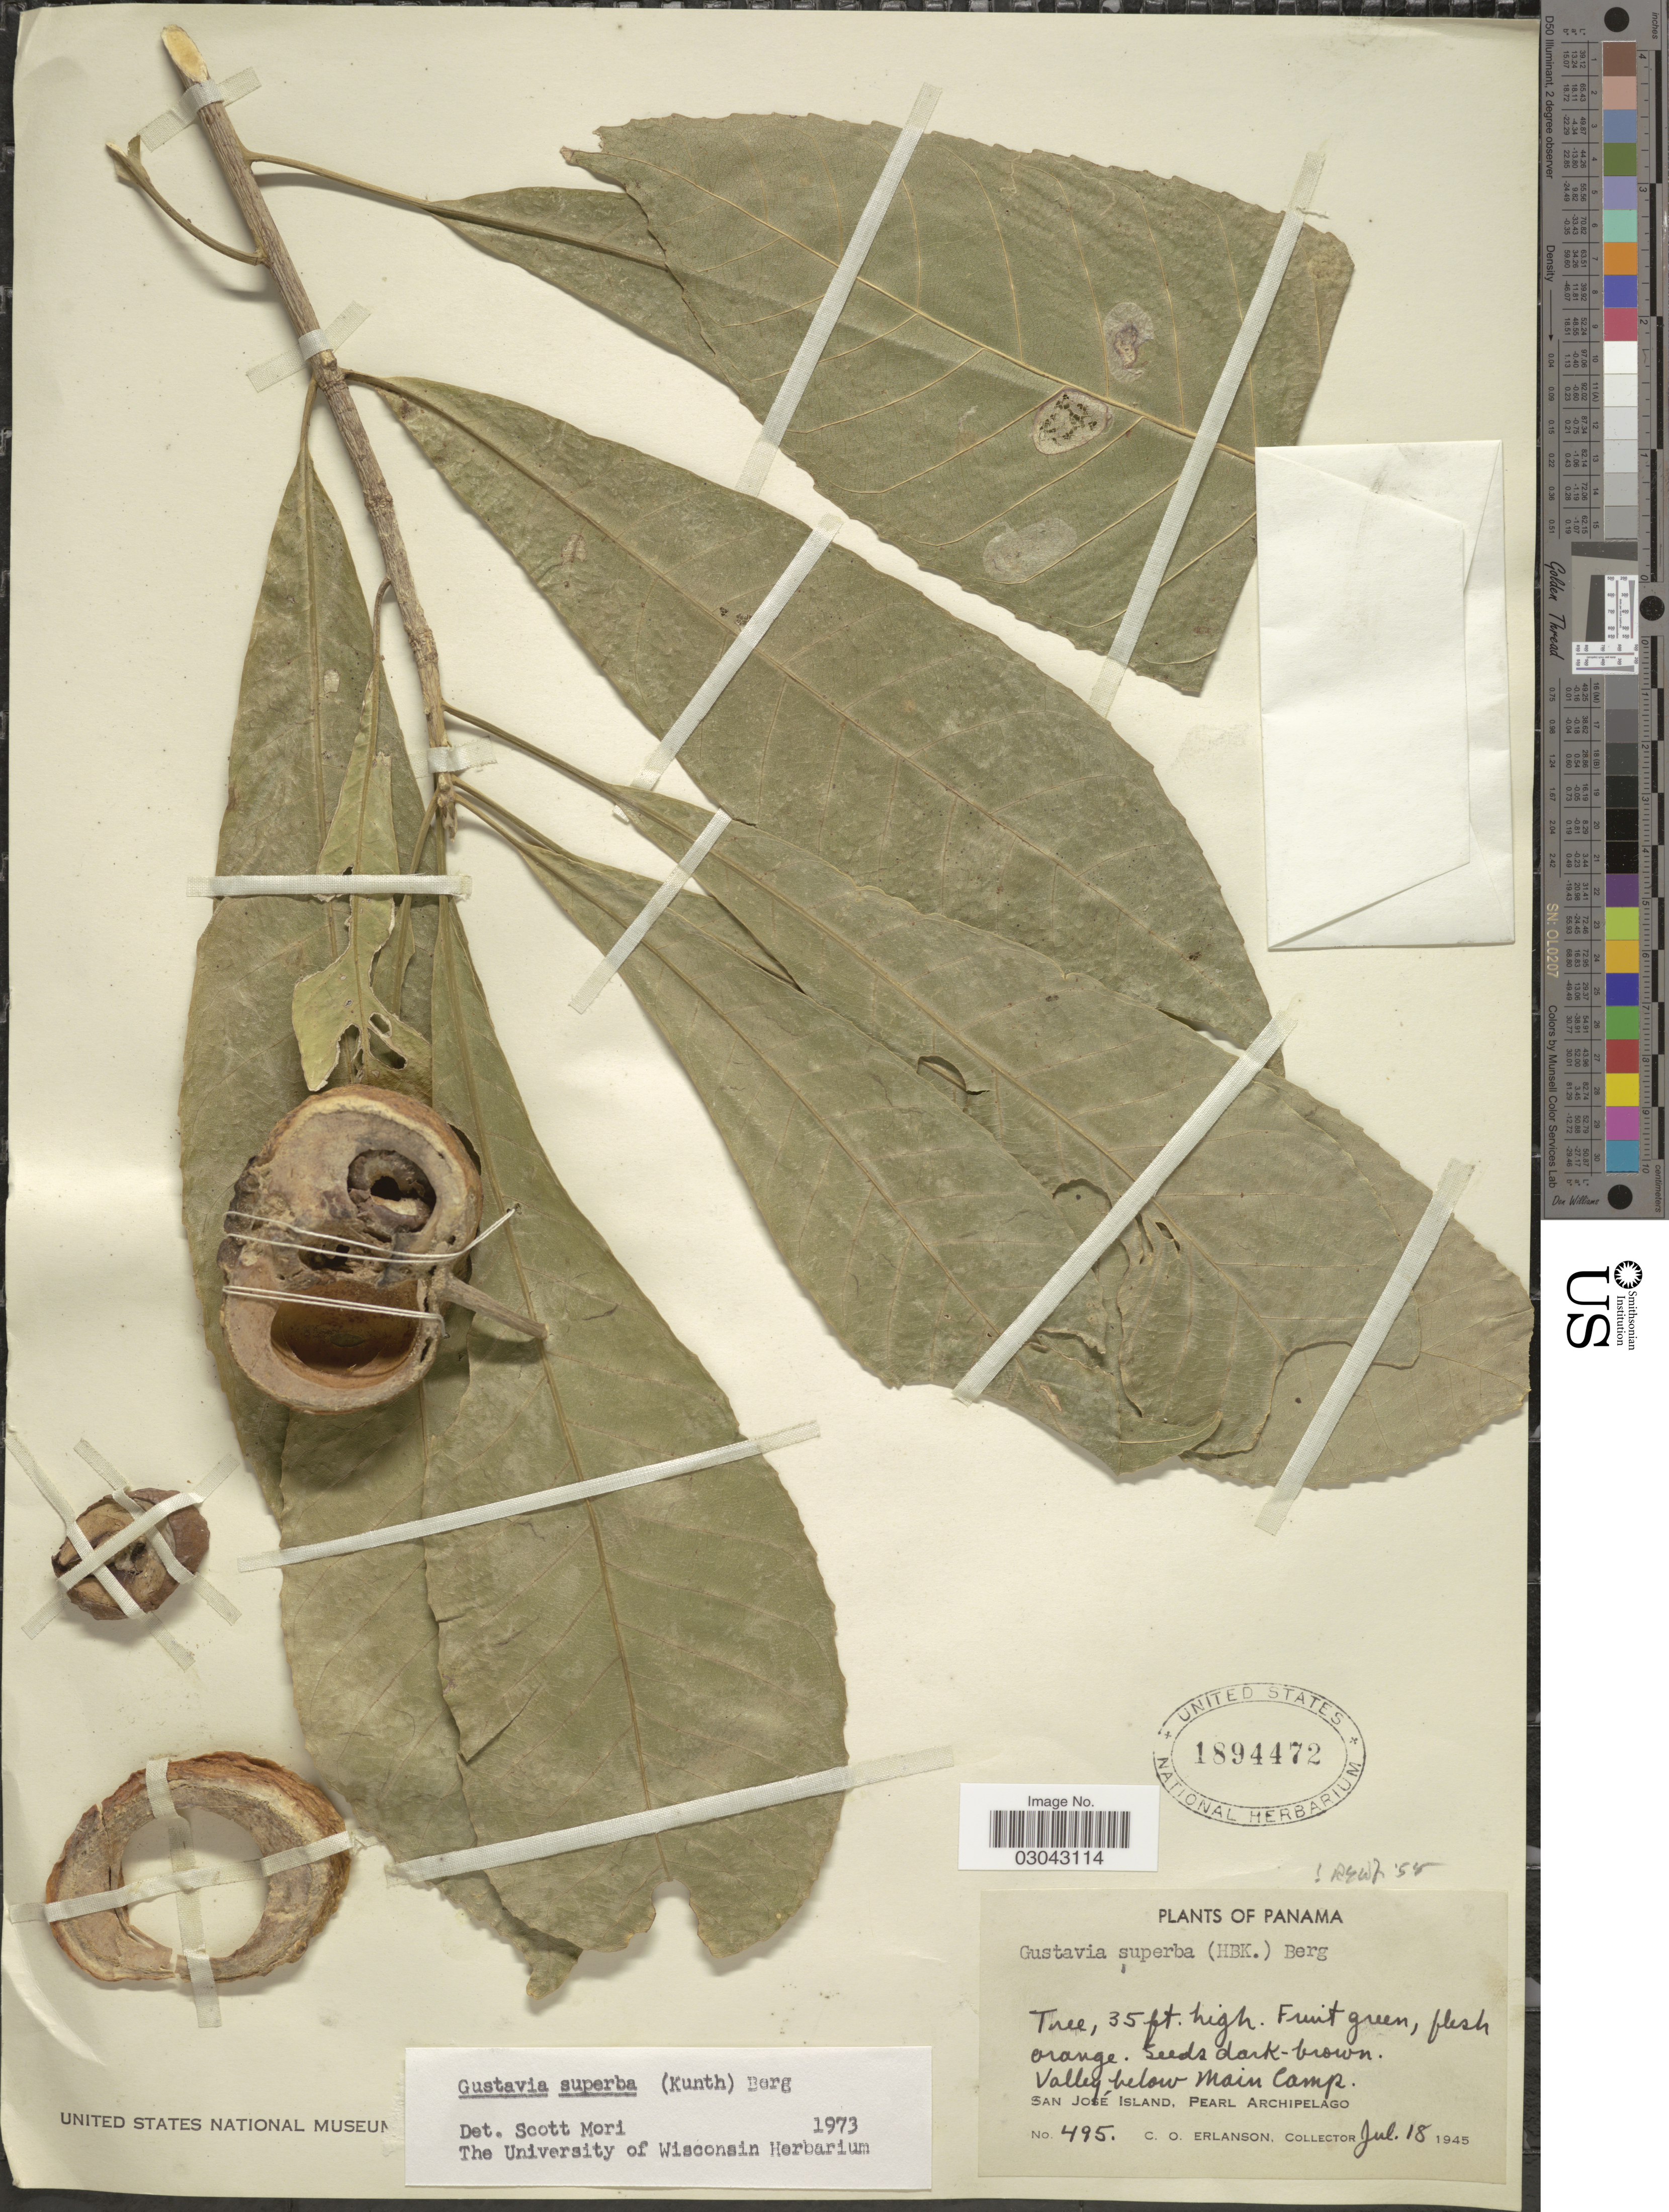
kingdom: Plantae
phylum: Tracheophyta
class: Magnoliopsida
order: Ericales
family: Lecythidaceae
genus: Gustavia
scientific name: Gustavia superba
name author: (Kunth) O. Berg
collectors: C. O. Erlanson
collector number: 495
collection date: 1945-07-18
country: Panama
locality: Valley below Main Camp. San José Island, Pearl Archipelago.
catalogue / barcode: US 1894472